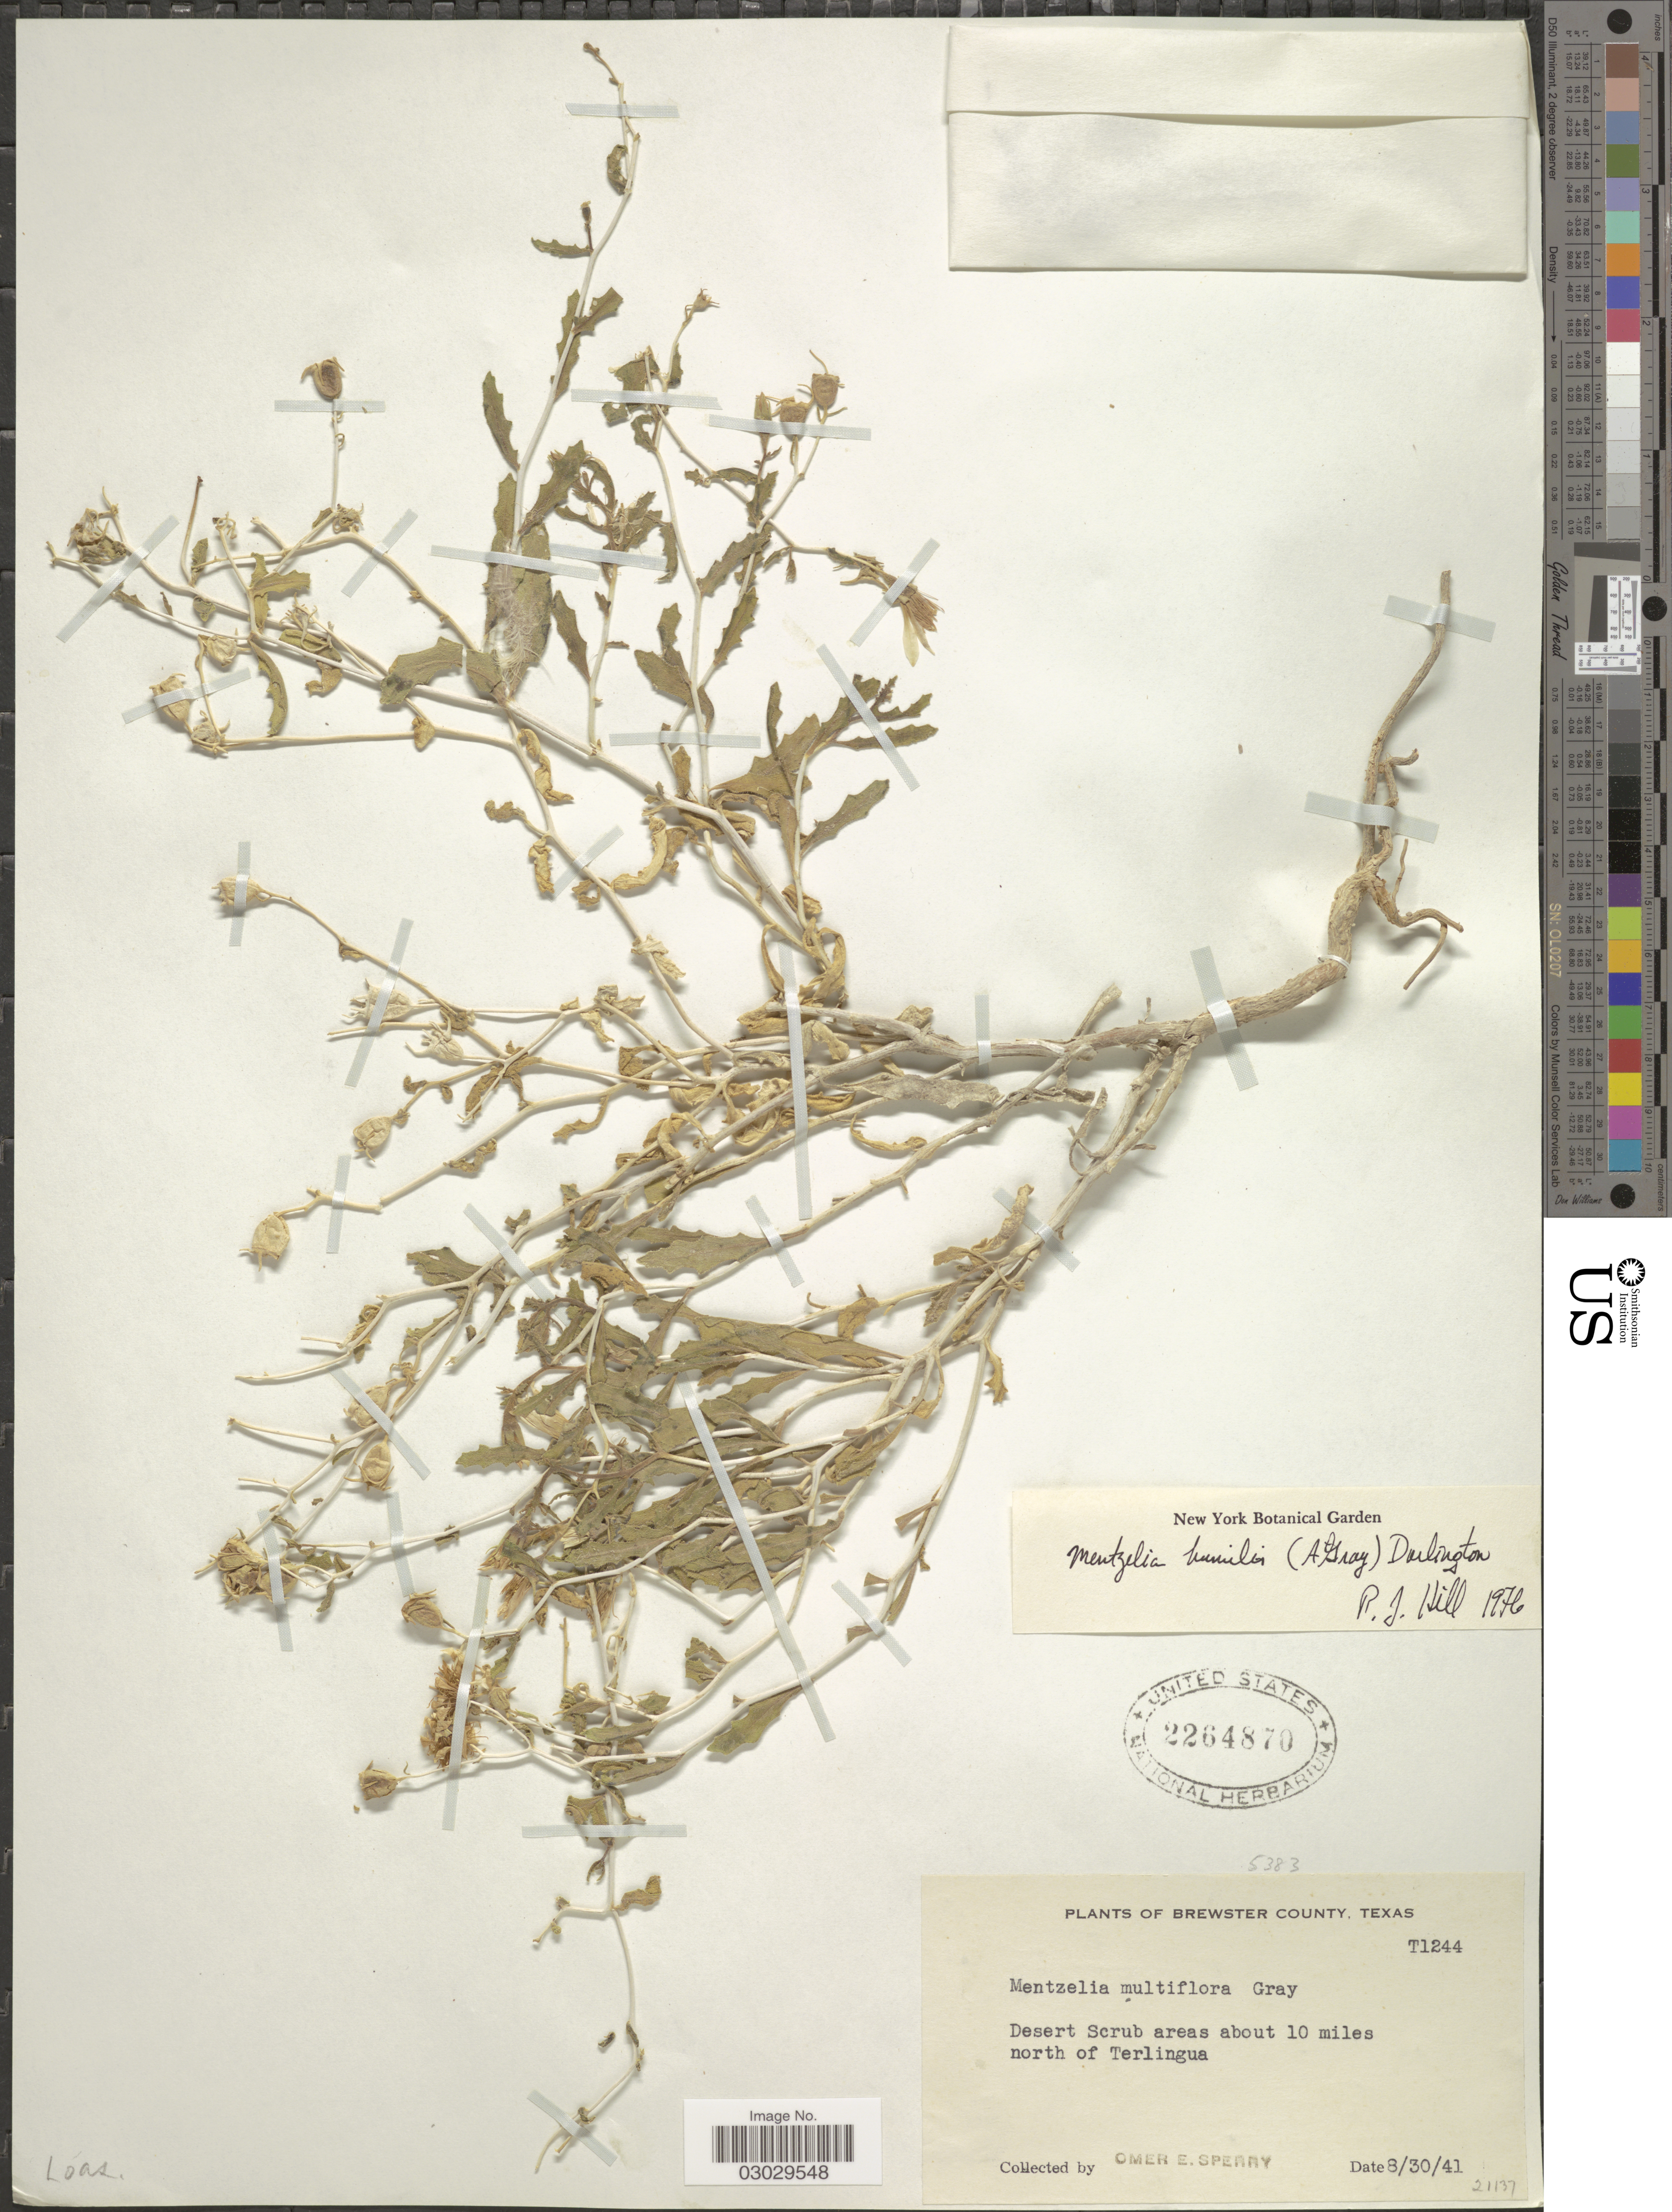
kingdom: Plantae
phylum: Tracheophyta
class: Magnoliopsida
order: Cornales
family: Loasaceae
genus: Mentzelia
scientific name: Mentzelia humilis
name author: (Urb. & Gilg) J. Darl.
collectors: O. E. Sperry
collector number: T1244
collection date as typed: Transcribed d/m/y: 30/8/41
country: United States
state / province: Texas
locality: Brewster County. Desert Scrub areas about 10 miles north of Terlingua.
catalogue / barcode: US 2264870